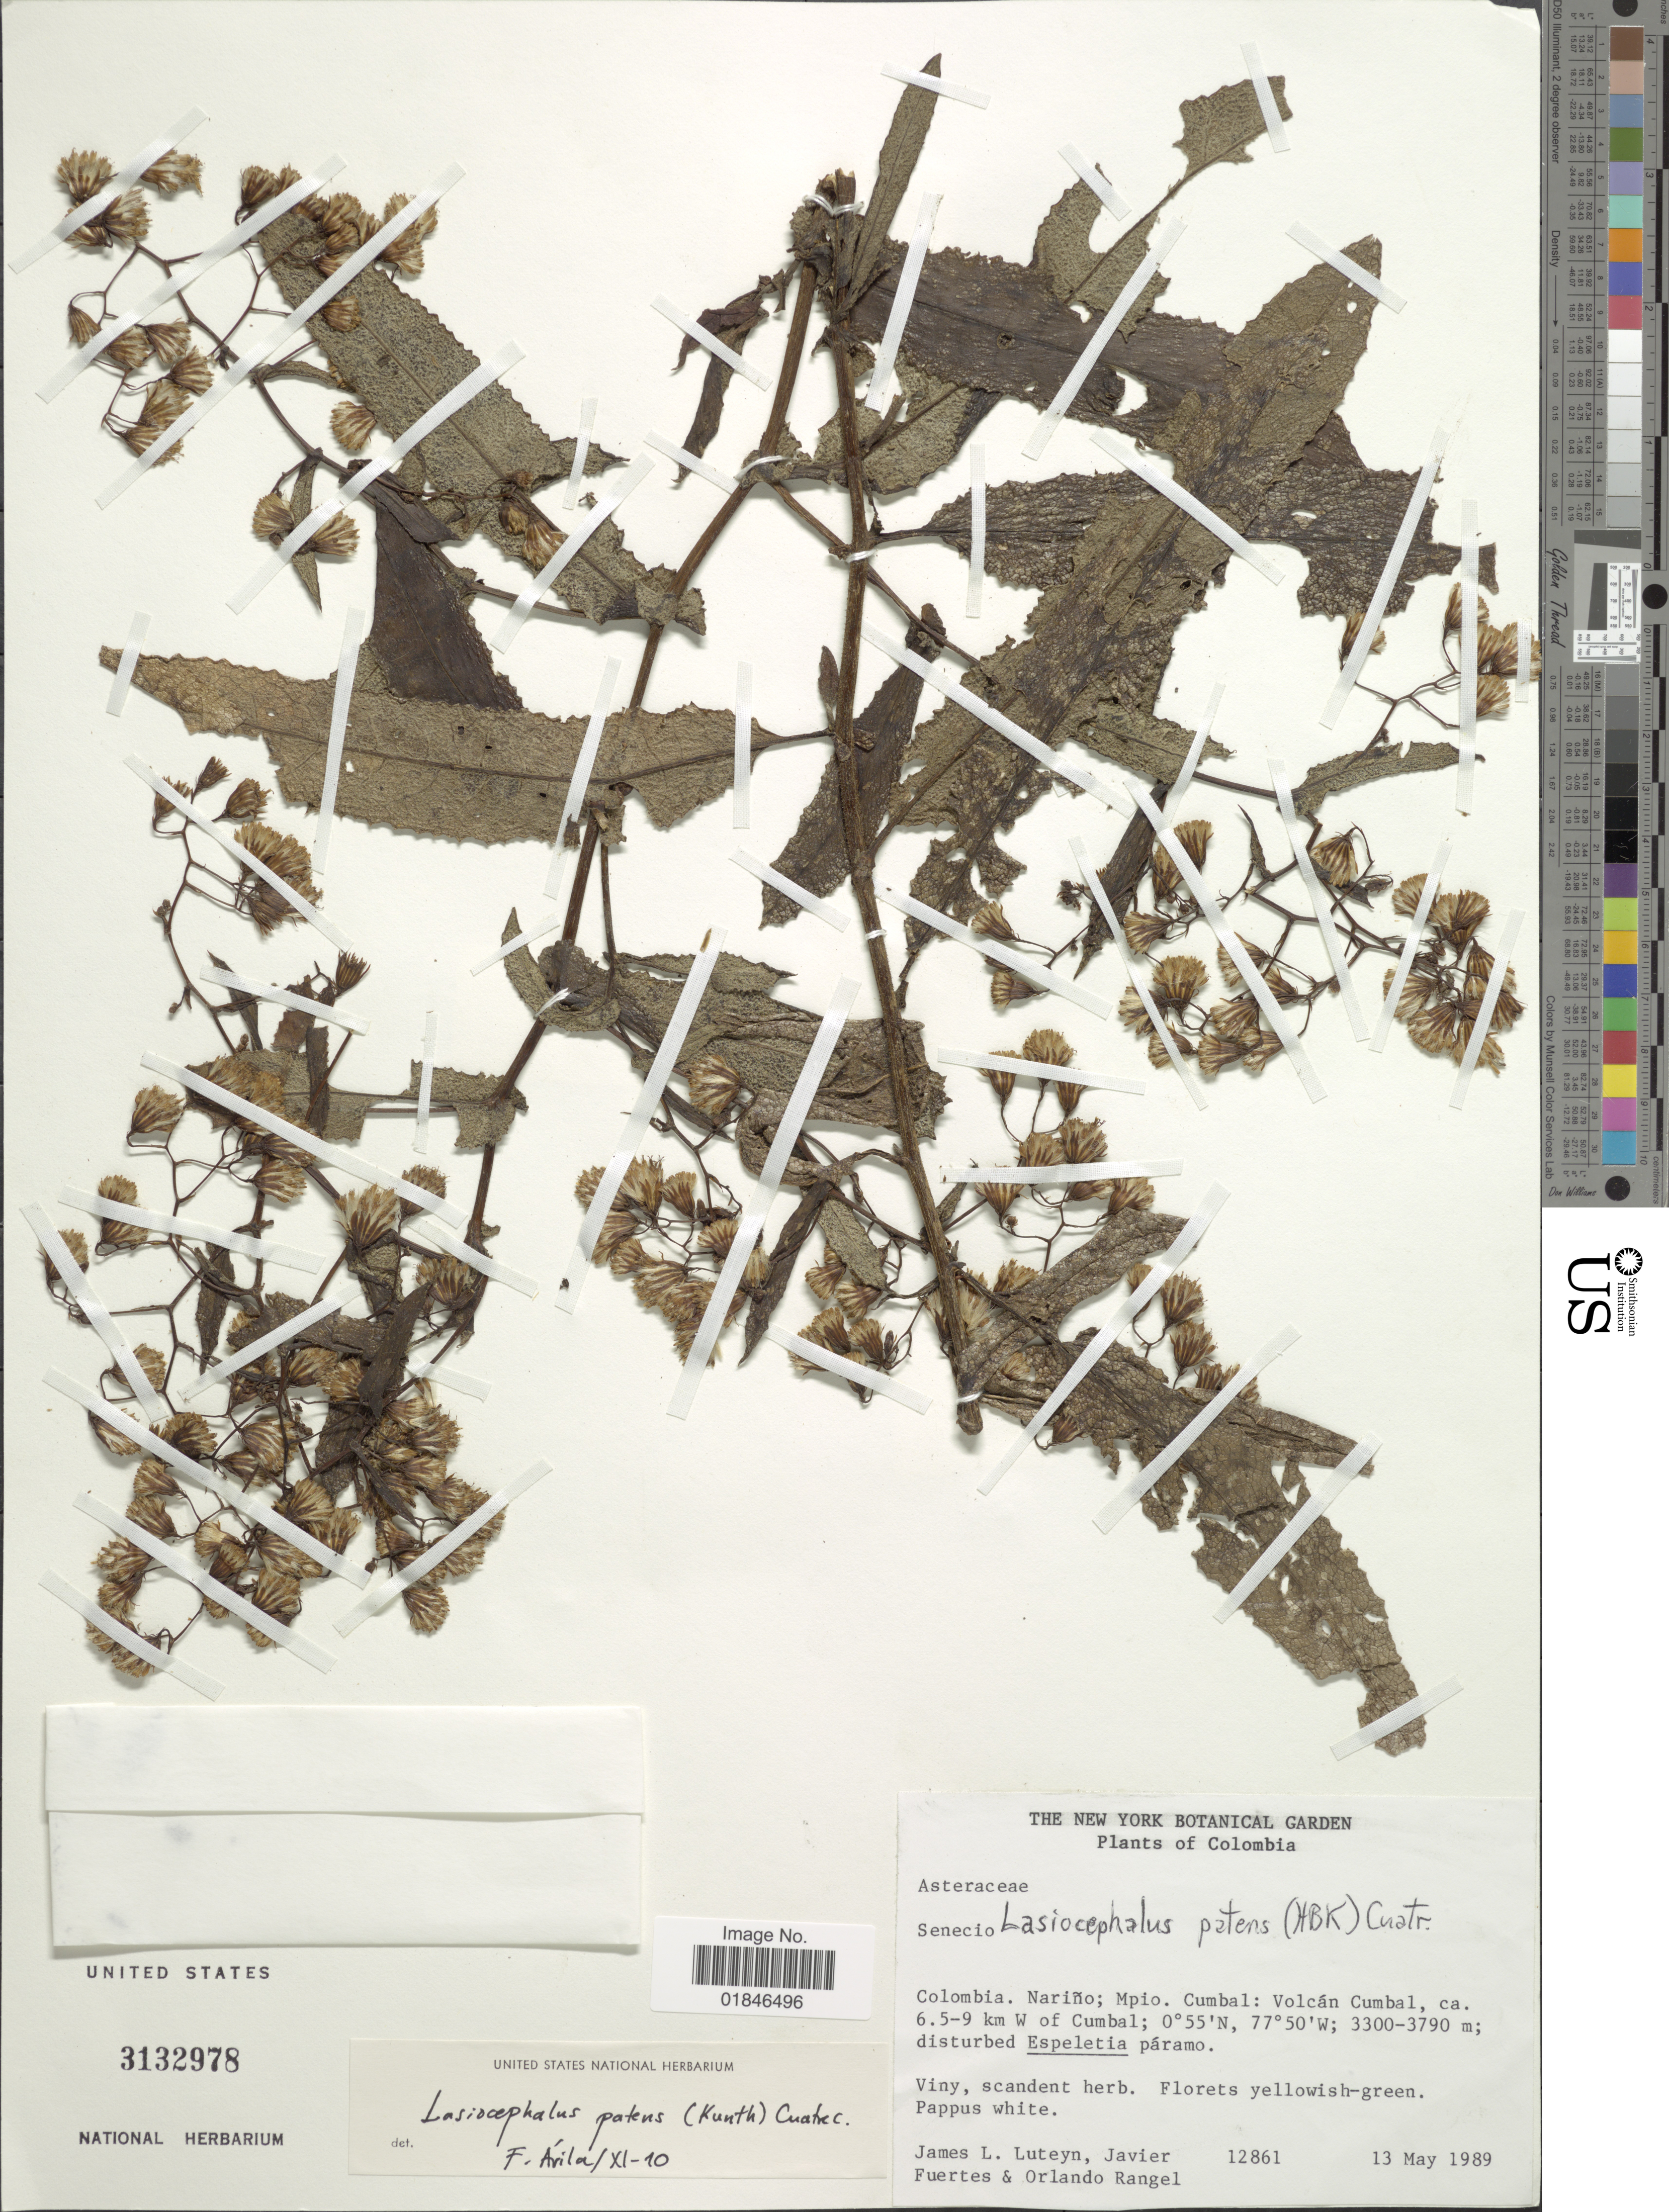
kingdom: Plantae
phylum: Tracheophyta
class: Magnoliopsida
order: Asterales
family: Asteraceae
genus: Senecio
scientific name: Senecio patens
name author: (Kunth) DC.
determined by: Salomon, Luciana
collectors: J. L. Luteyn, J. Fuertes & O. Rangel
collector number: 12861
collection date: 1989-05-13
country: Colombia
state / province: Nariño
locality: Colombia. Narino; Mpio. Cumbal: Volcan Cumbal, ca. 6.5-9km W of Cumbal.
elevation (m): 3300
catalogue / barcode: US 3132978